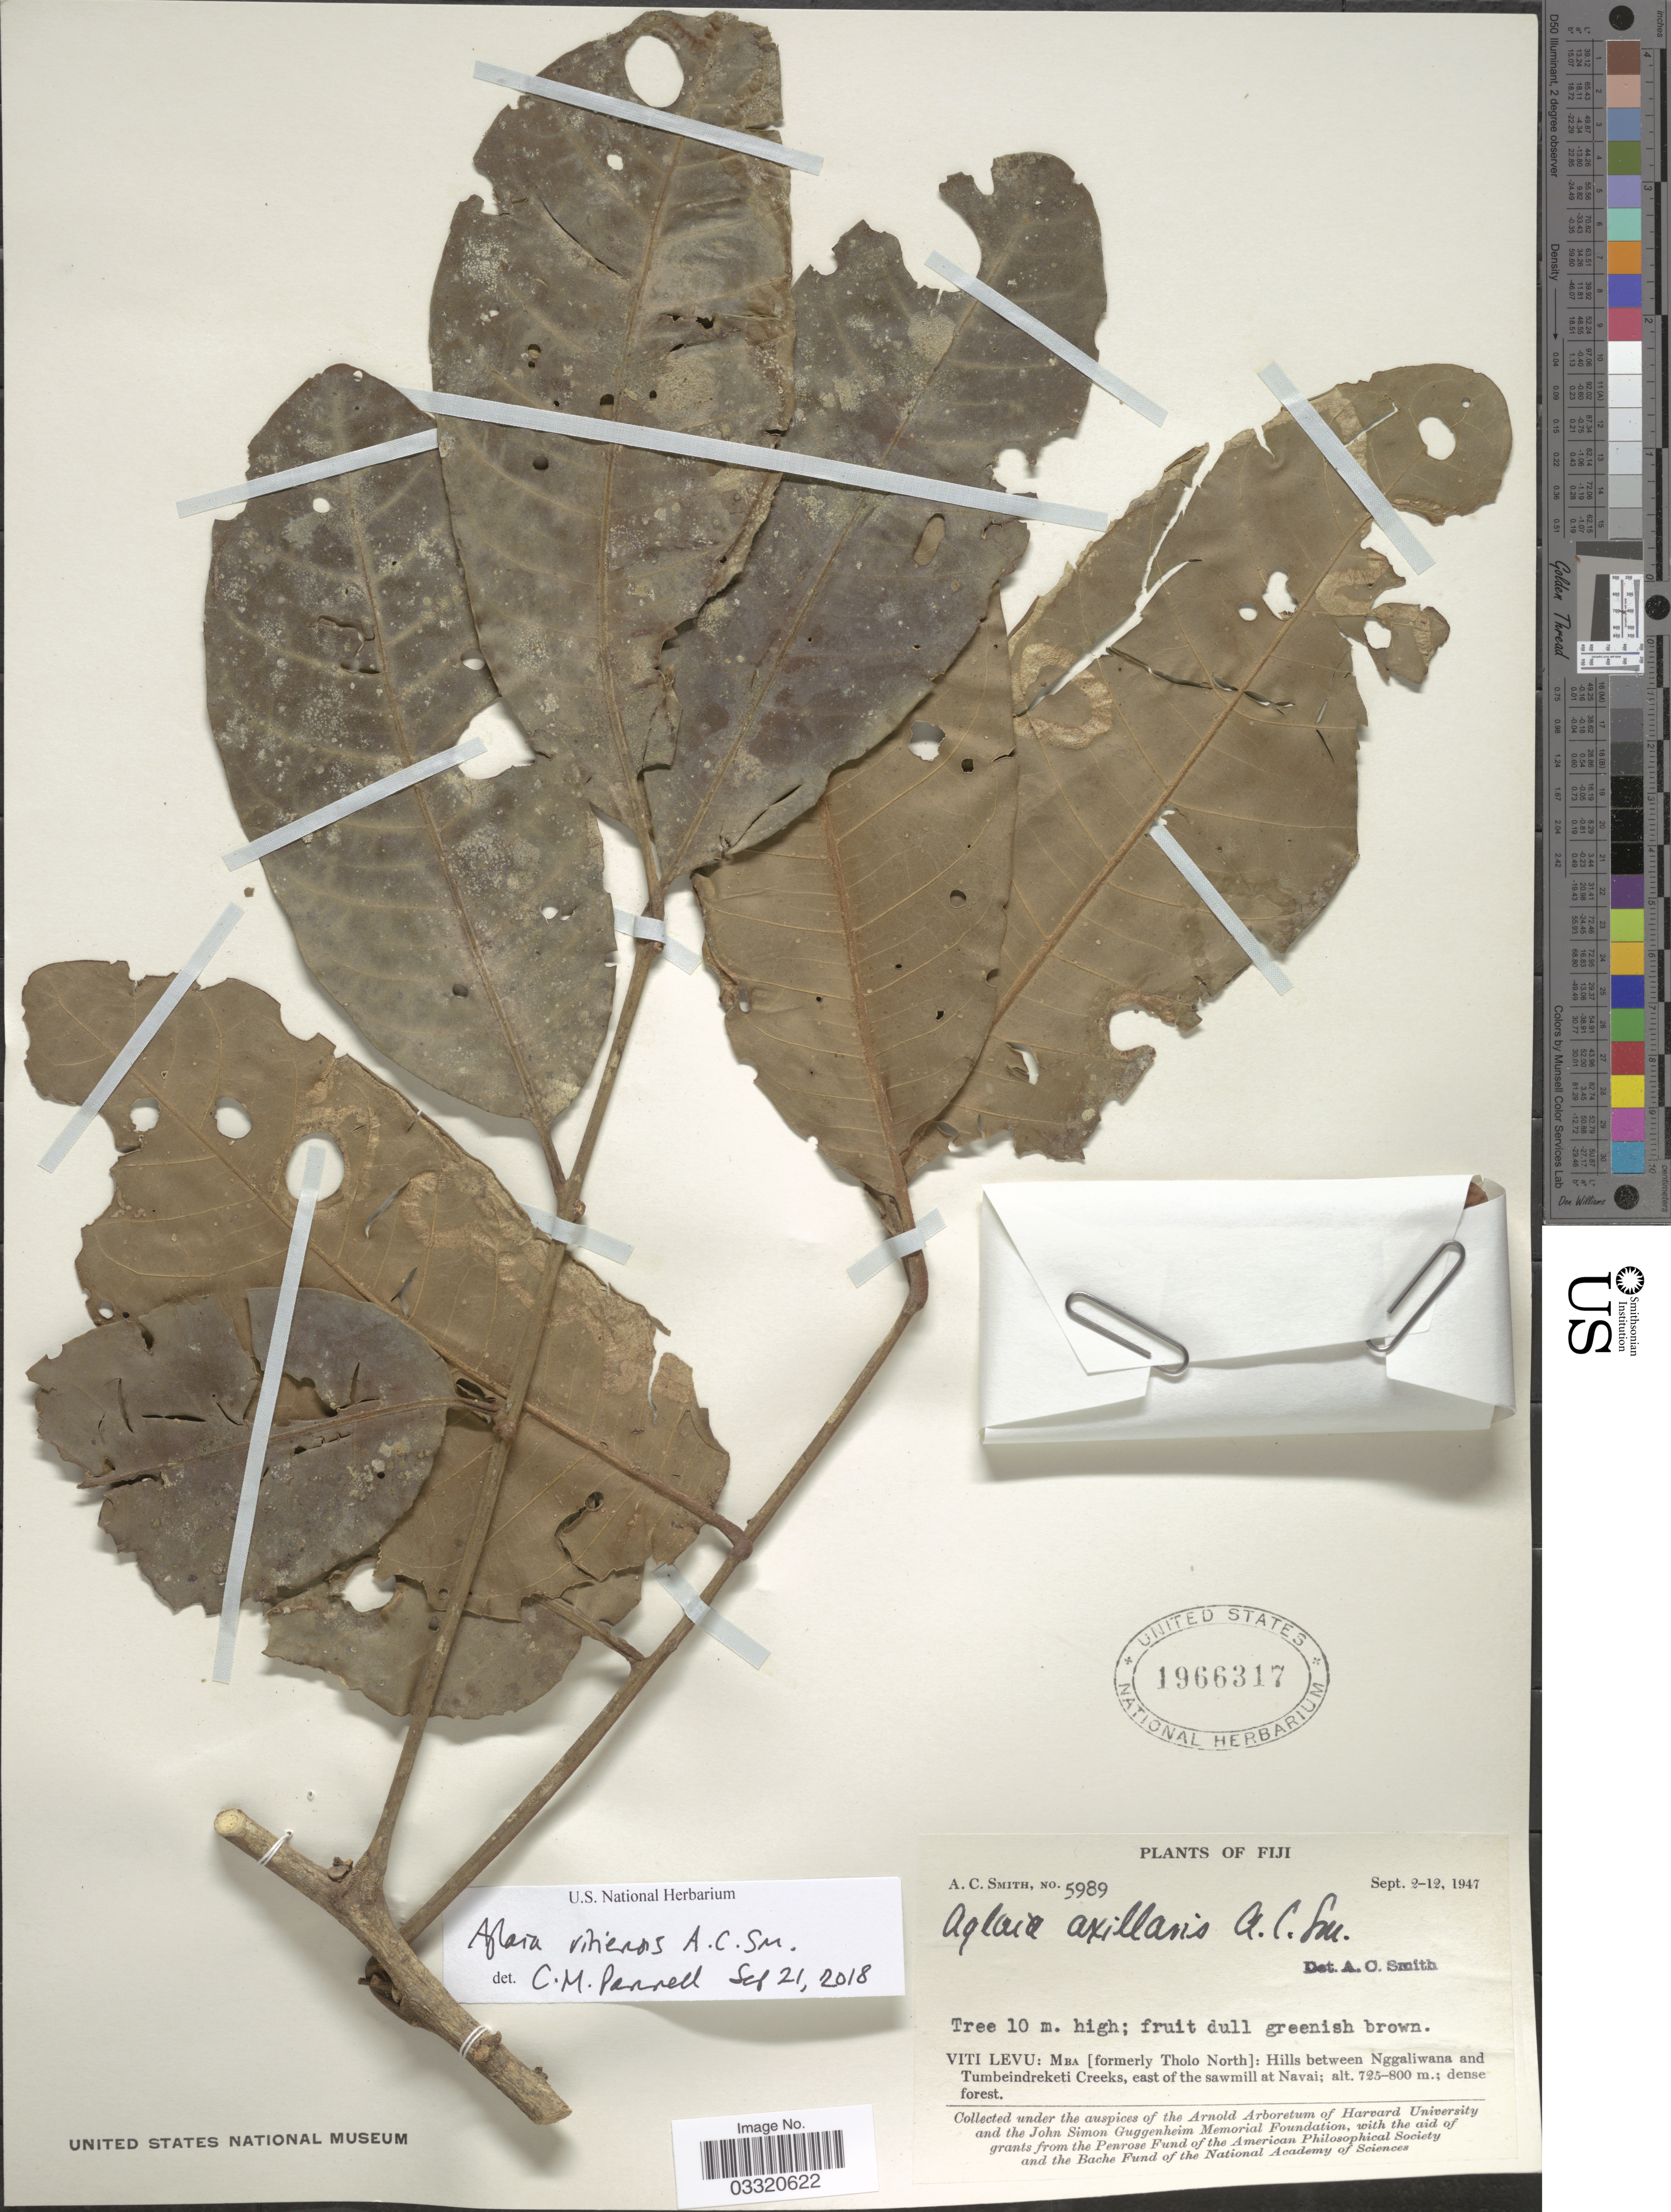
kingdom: Plantae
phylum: Tracheophyta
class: Magnoliopsida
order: Sapindales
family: Meliaceae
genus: Aglaia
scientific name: Aglaia vitiensis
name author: A.C. Sm.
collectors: A. C. Smith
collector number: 5989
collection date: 1947-09-02/1947-09-12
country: Fiji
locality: Viti Levu: MBA (formerly Tholo North): Hills between Ngaaliwana and Tumbeindreketi Creeks, east of the sawmill at Navai.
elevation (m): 725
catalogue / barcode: US 1966317